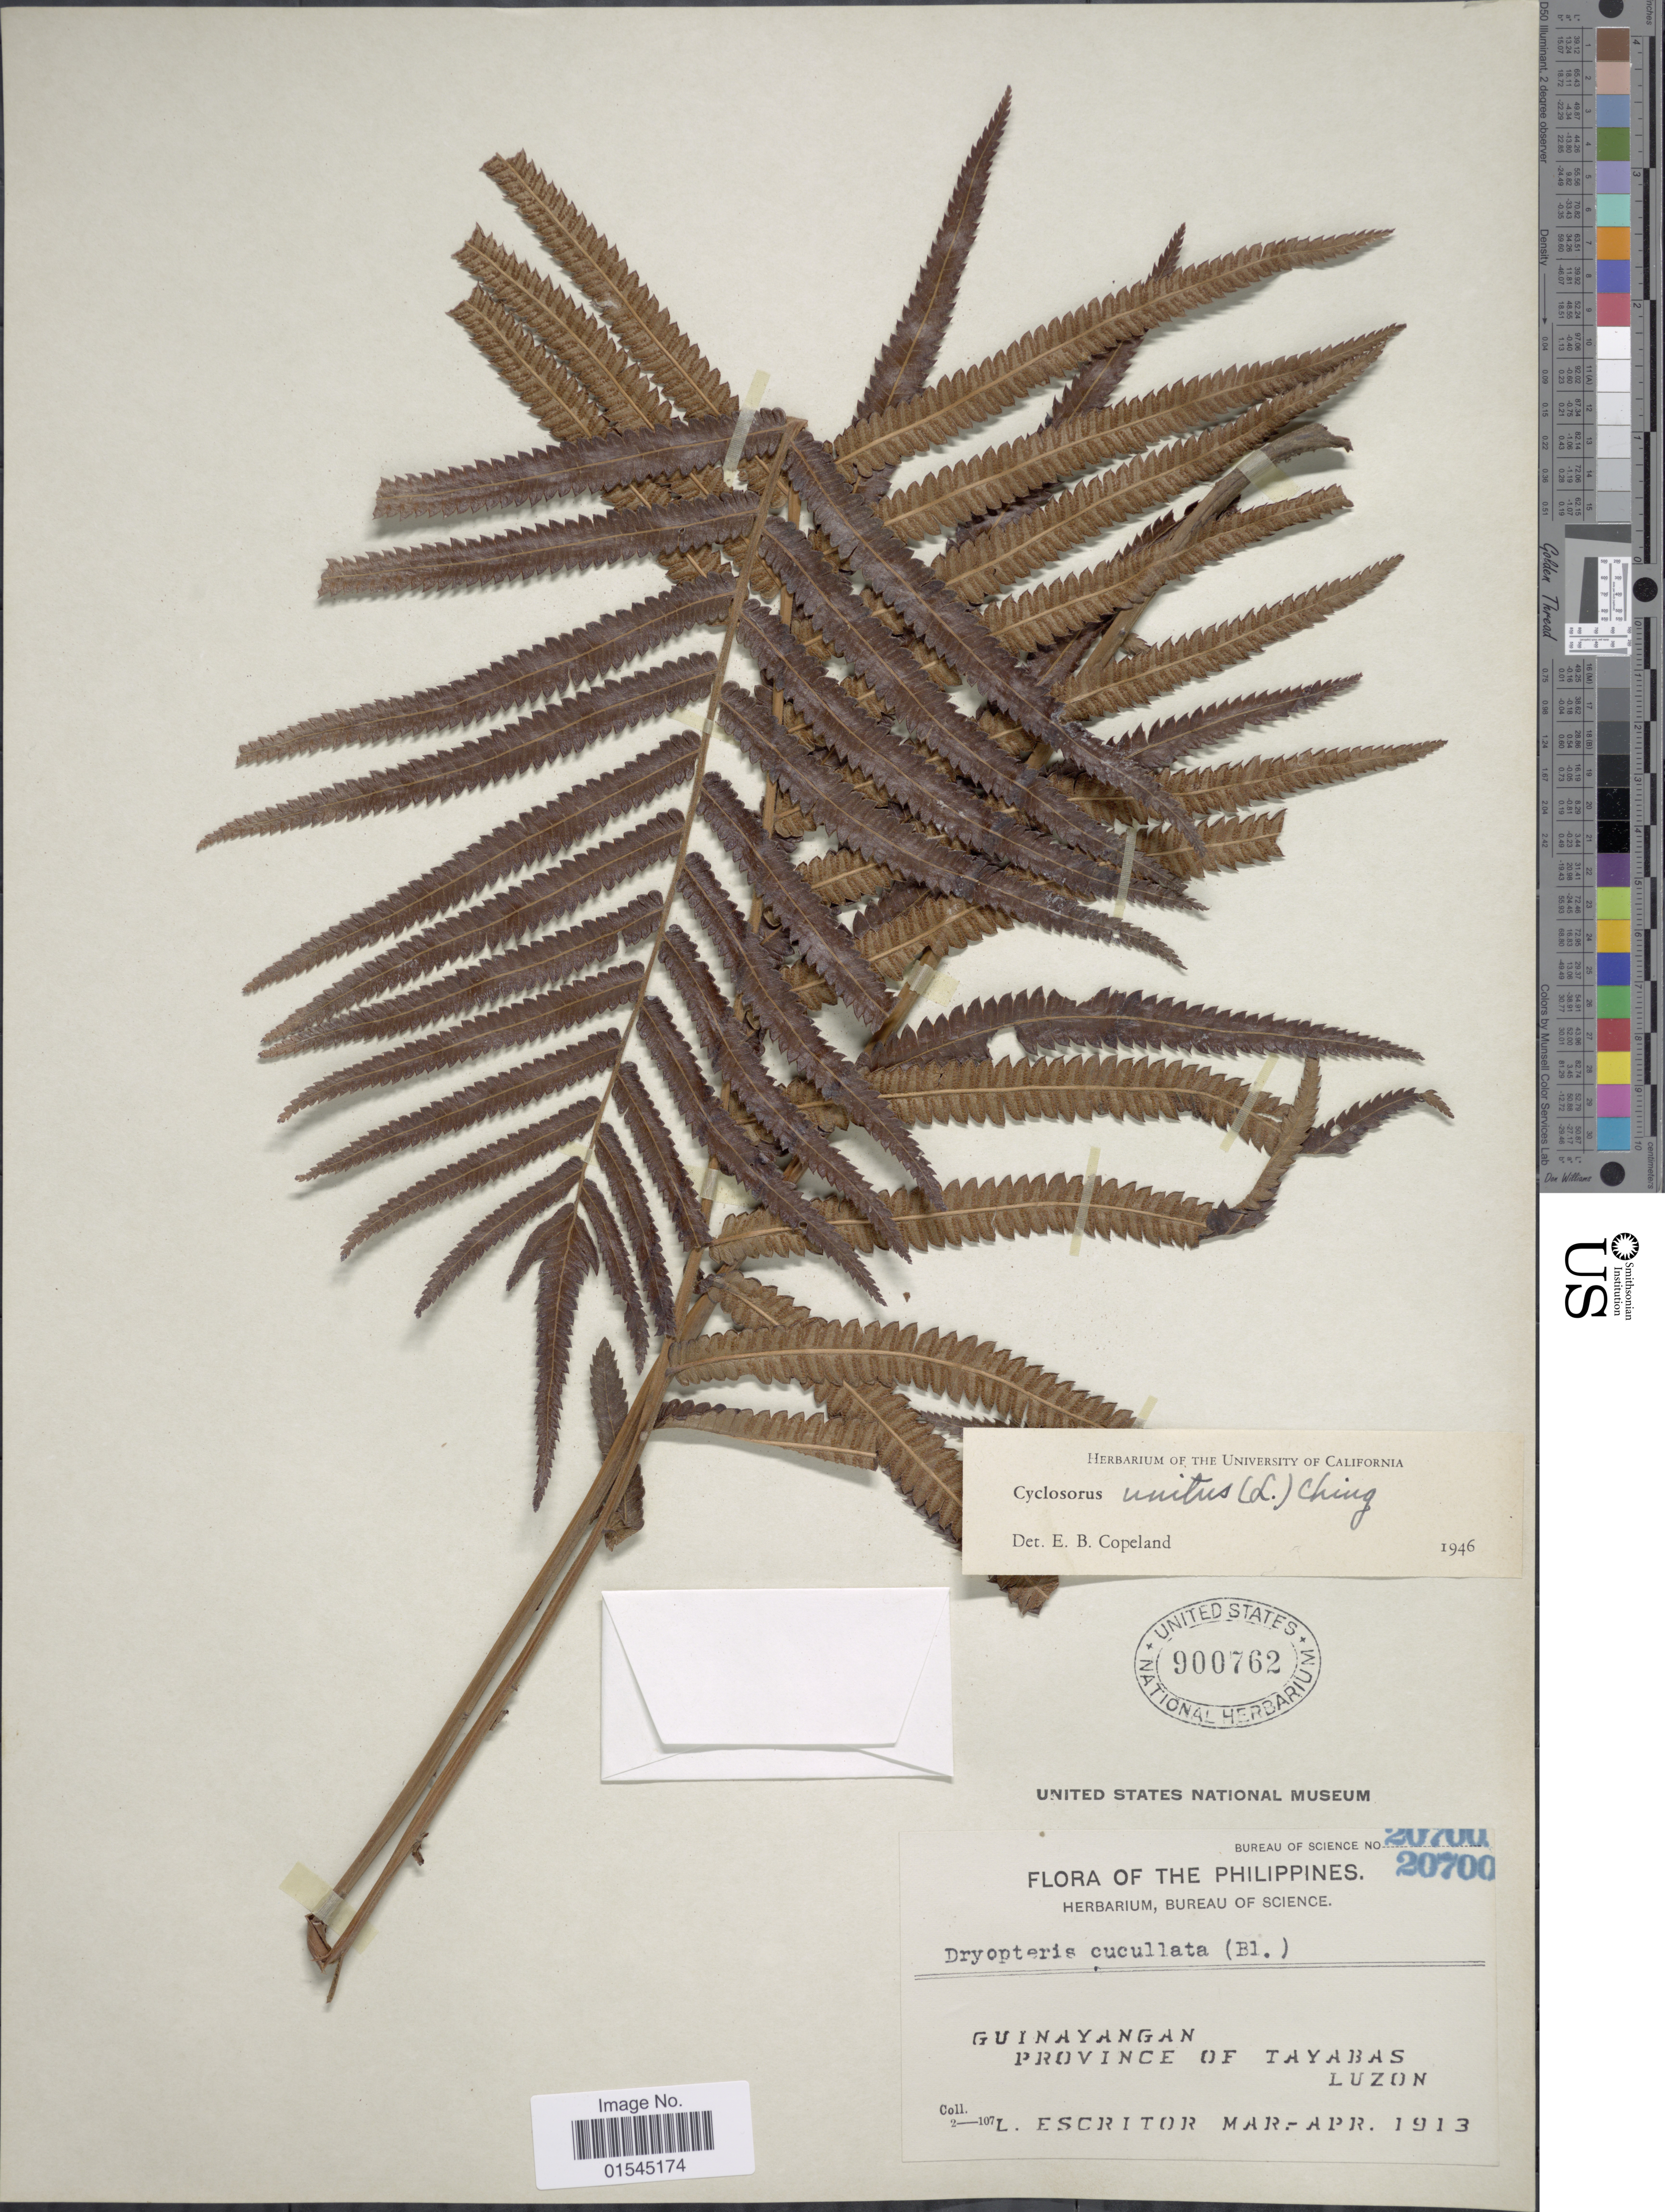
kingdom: Plantae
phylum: Tracheophyta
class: Polypodiopsida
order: Polypodiales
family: Thelypteridaceae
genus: Sphaerostephanos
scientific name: Sphaerostephanos unitus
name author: (L.) Holttum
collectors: L. Escritor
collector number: Bureau of Science 20700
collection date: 1913-03/1913-04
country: Philippines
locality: Guinayangan.Province of Tayabas, Luzon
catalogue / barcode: US 900762